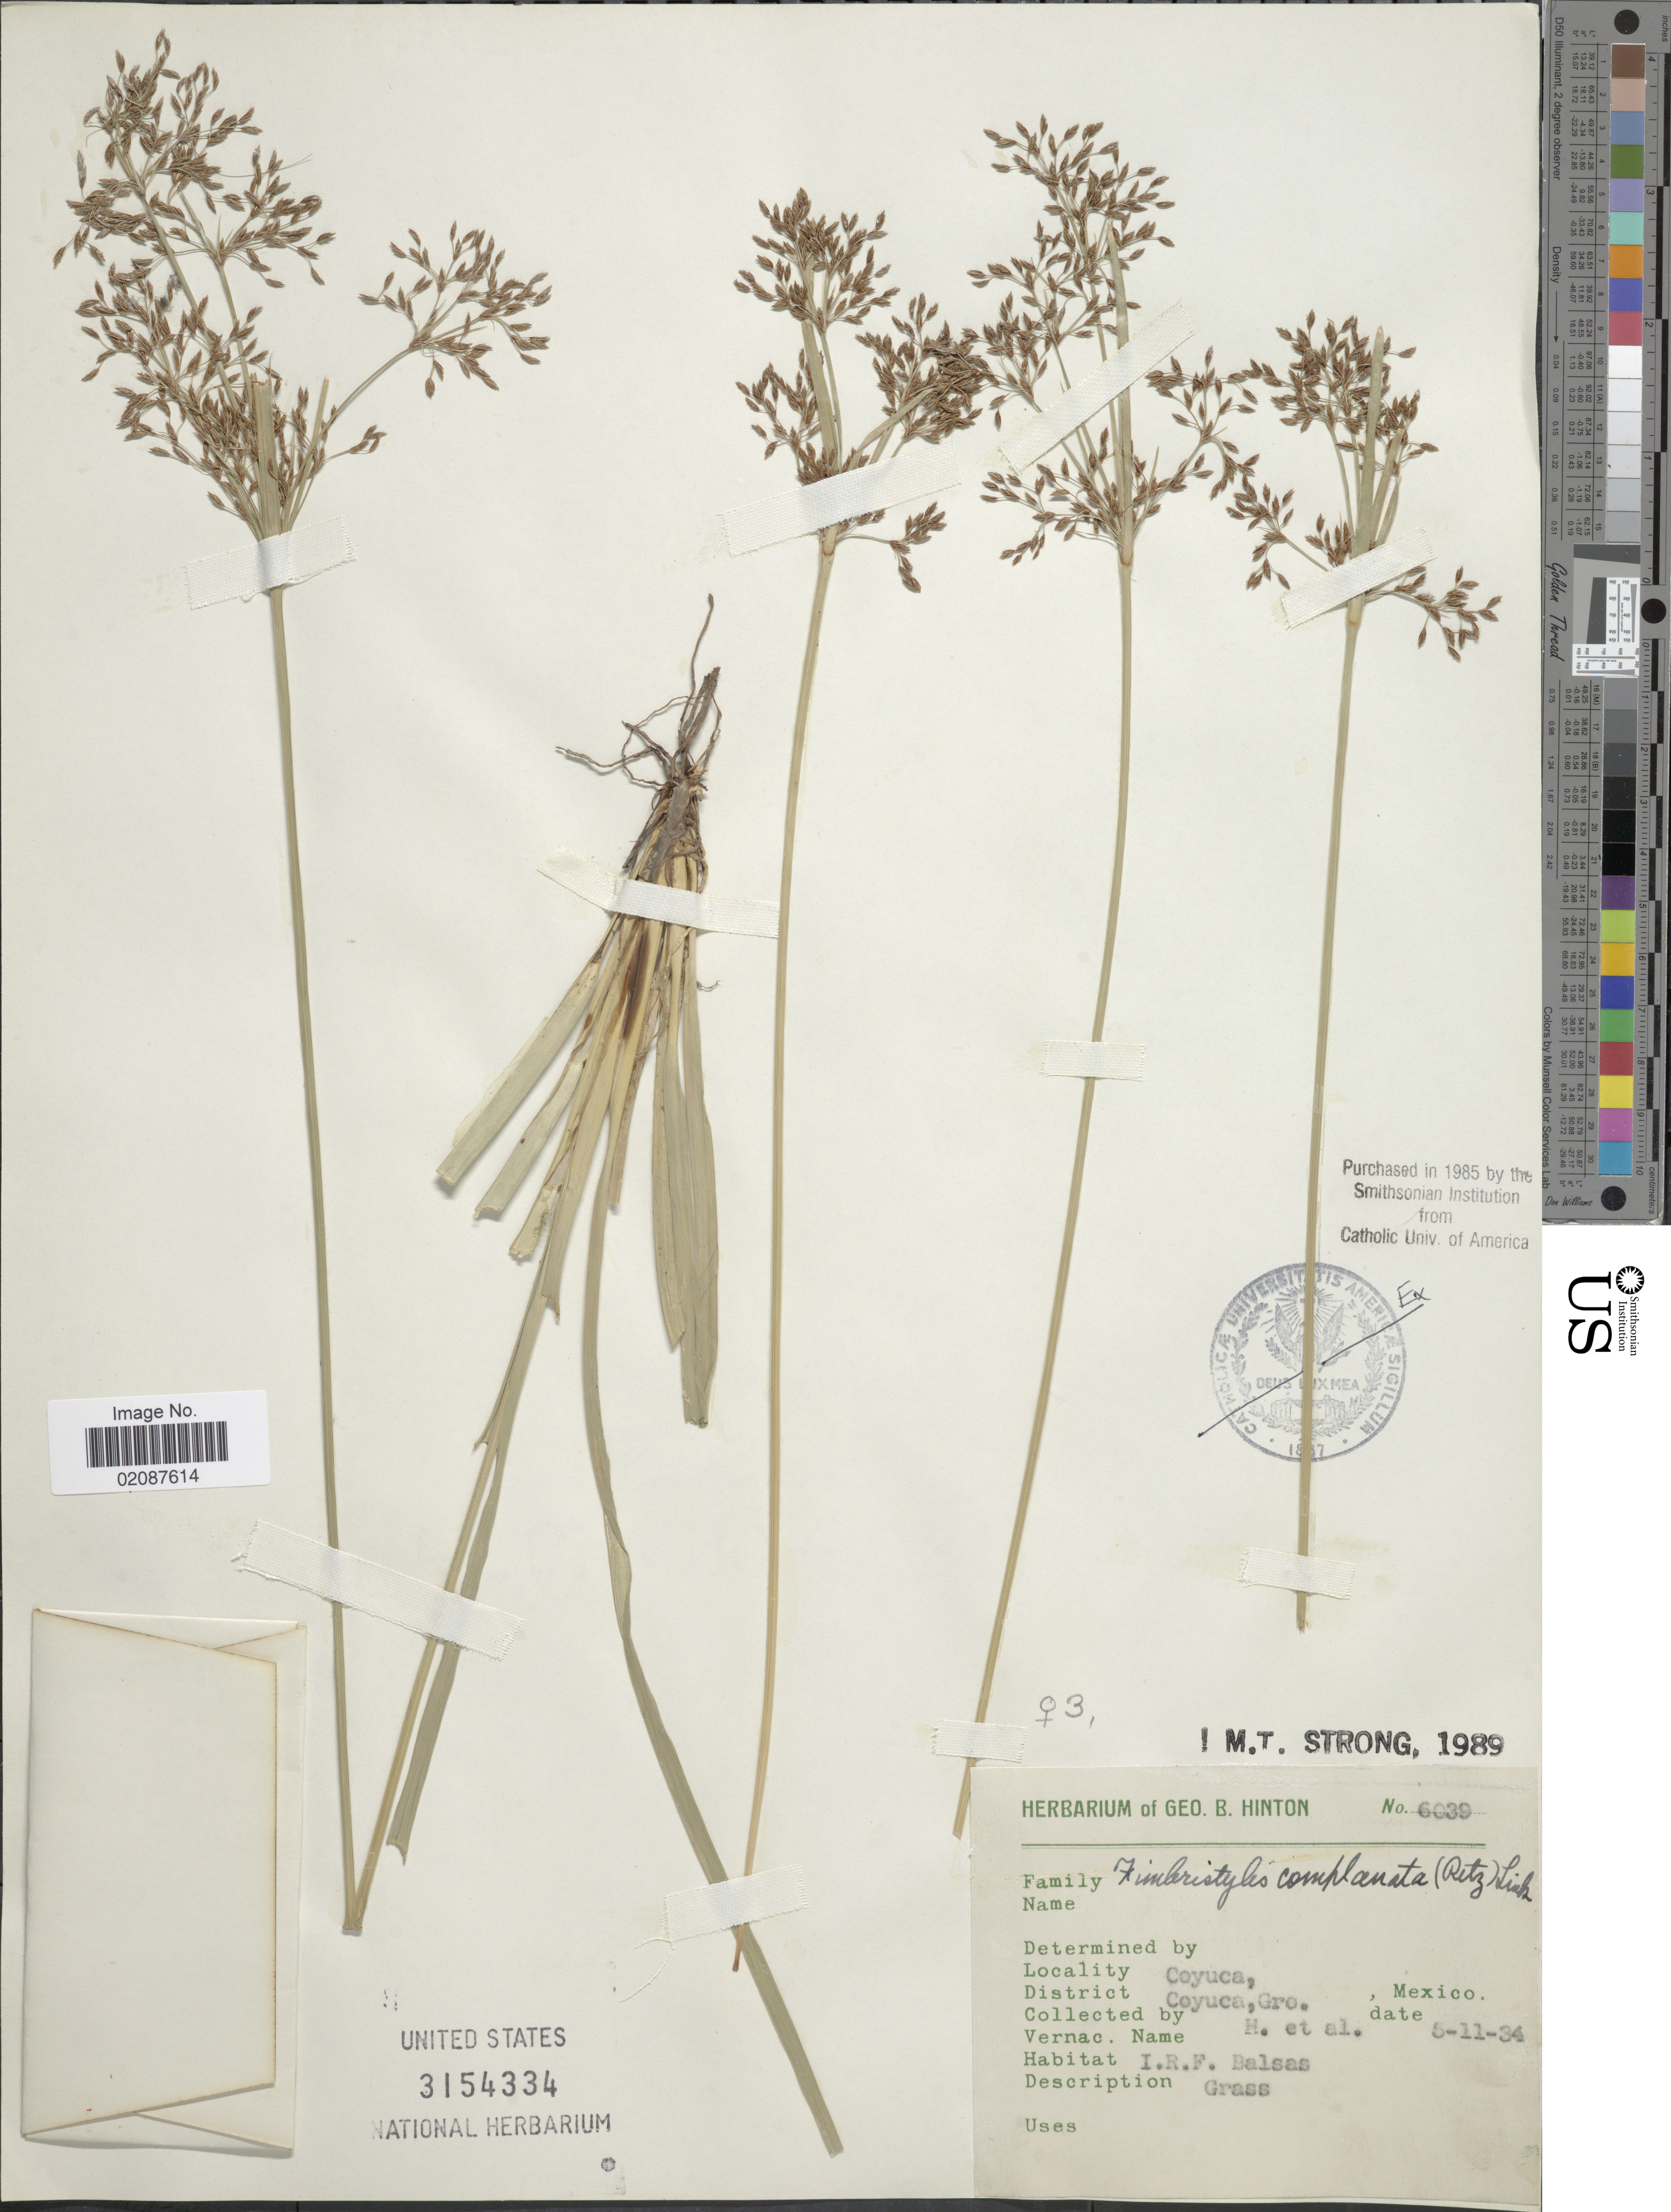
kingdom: Plantae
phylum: Tracheophyta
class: Liliopsida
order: Poales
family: Cyperaceae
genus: Fimbristylis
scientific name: Fimbristylis complanata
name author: (Retz.) Link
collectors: G. B. Hinton & et al.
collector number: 6039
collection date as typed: Transcribed d/m/y: 11/5/34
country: Mexico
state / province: Guerrero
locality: Coyuca, District Coyuca.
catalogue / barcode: US 3154334